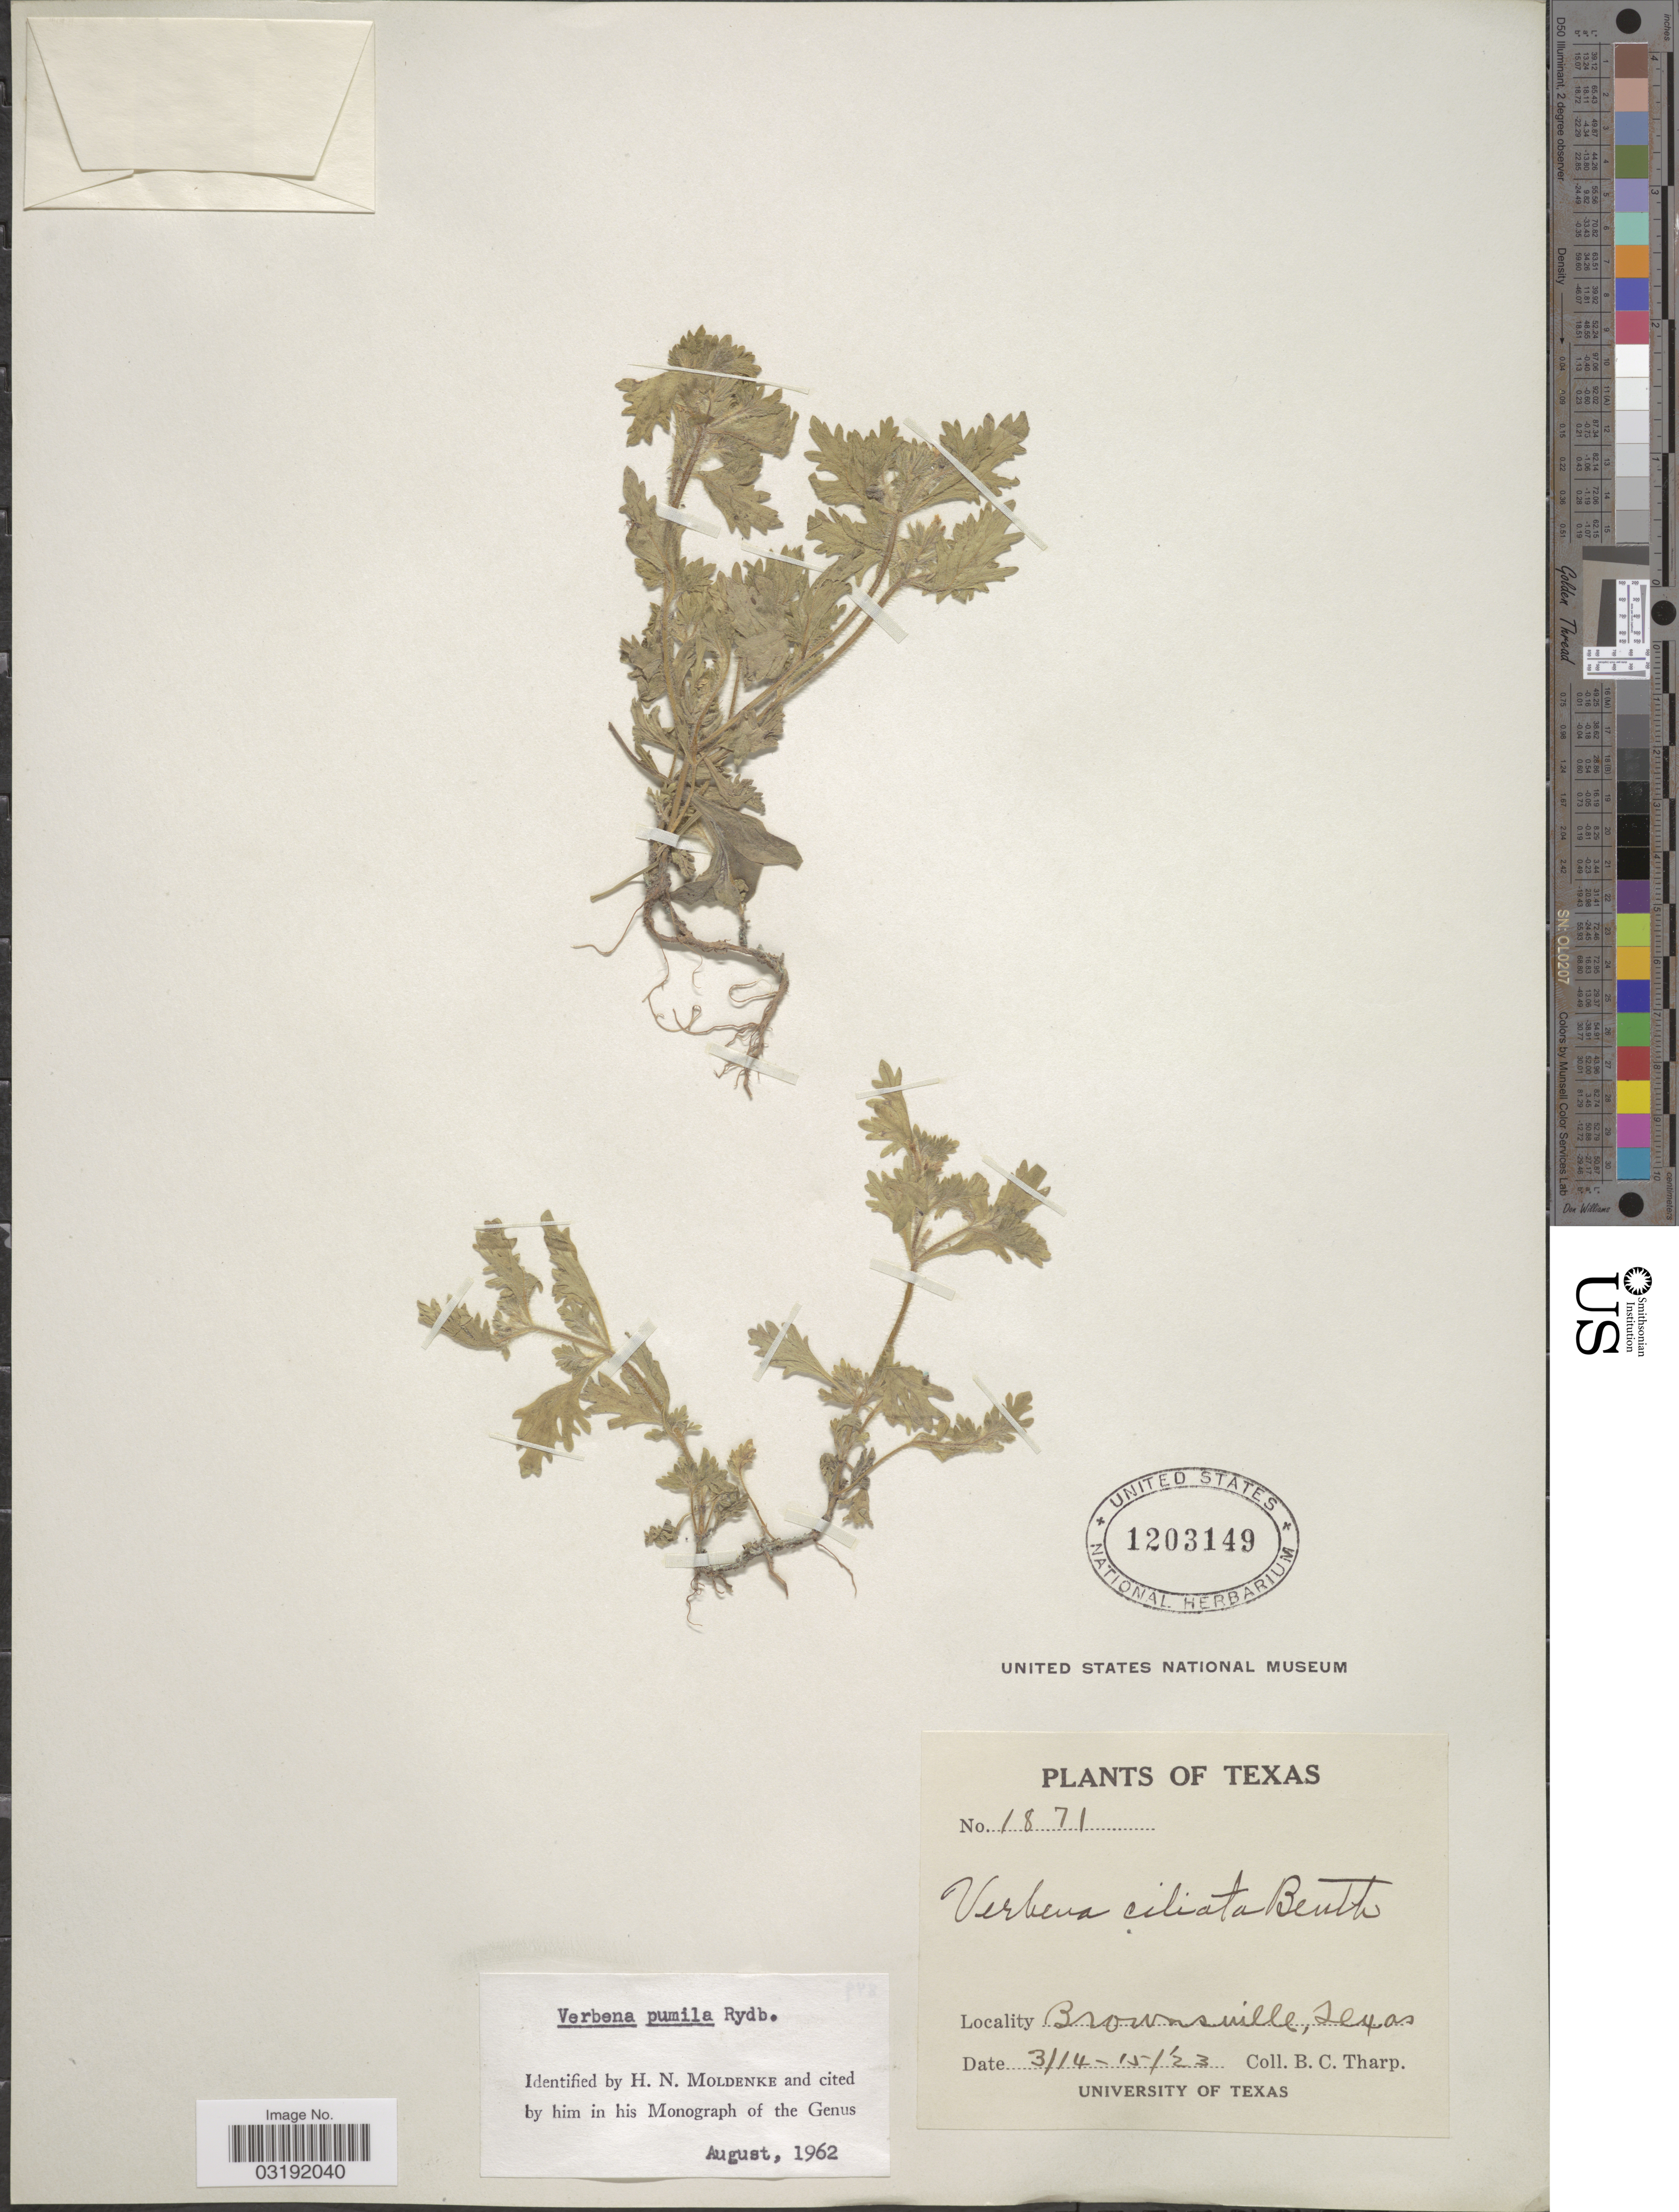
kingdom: Plantae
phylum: Tracheophyta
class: Magnoliopsida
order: Lamiales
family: Verbenaceae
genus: Verbena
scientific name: Verbena pumila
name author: Rydb.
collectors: B. C. Tharp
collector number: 1871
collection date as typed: Transcribed d/m/y: 14/3/23 to 15/3/23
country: United States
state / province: Texas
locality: Brownsville.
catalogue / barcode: US 1203149